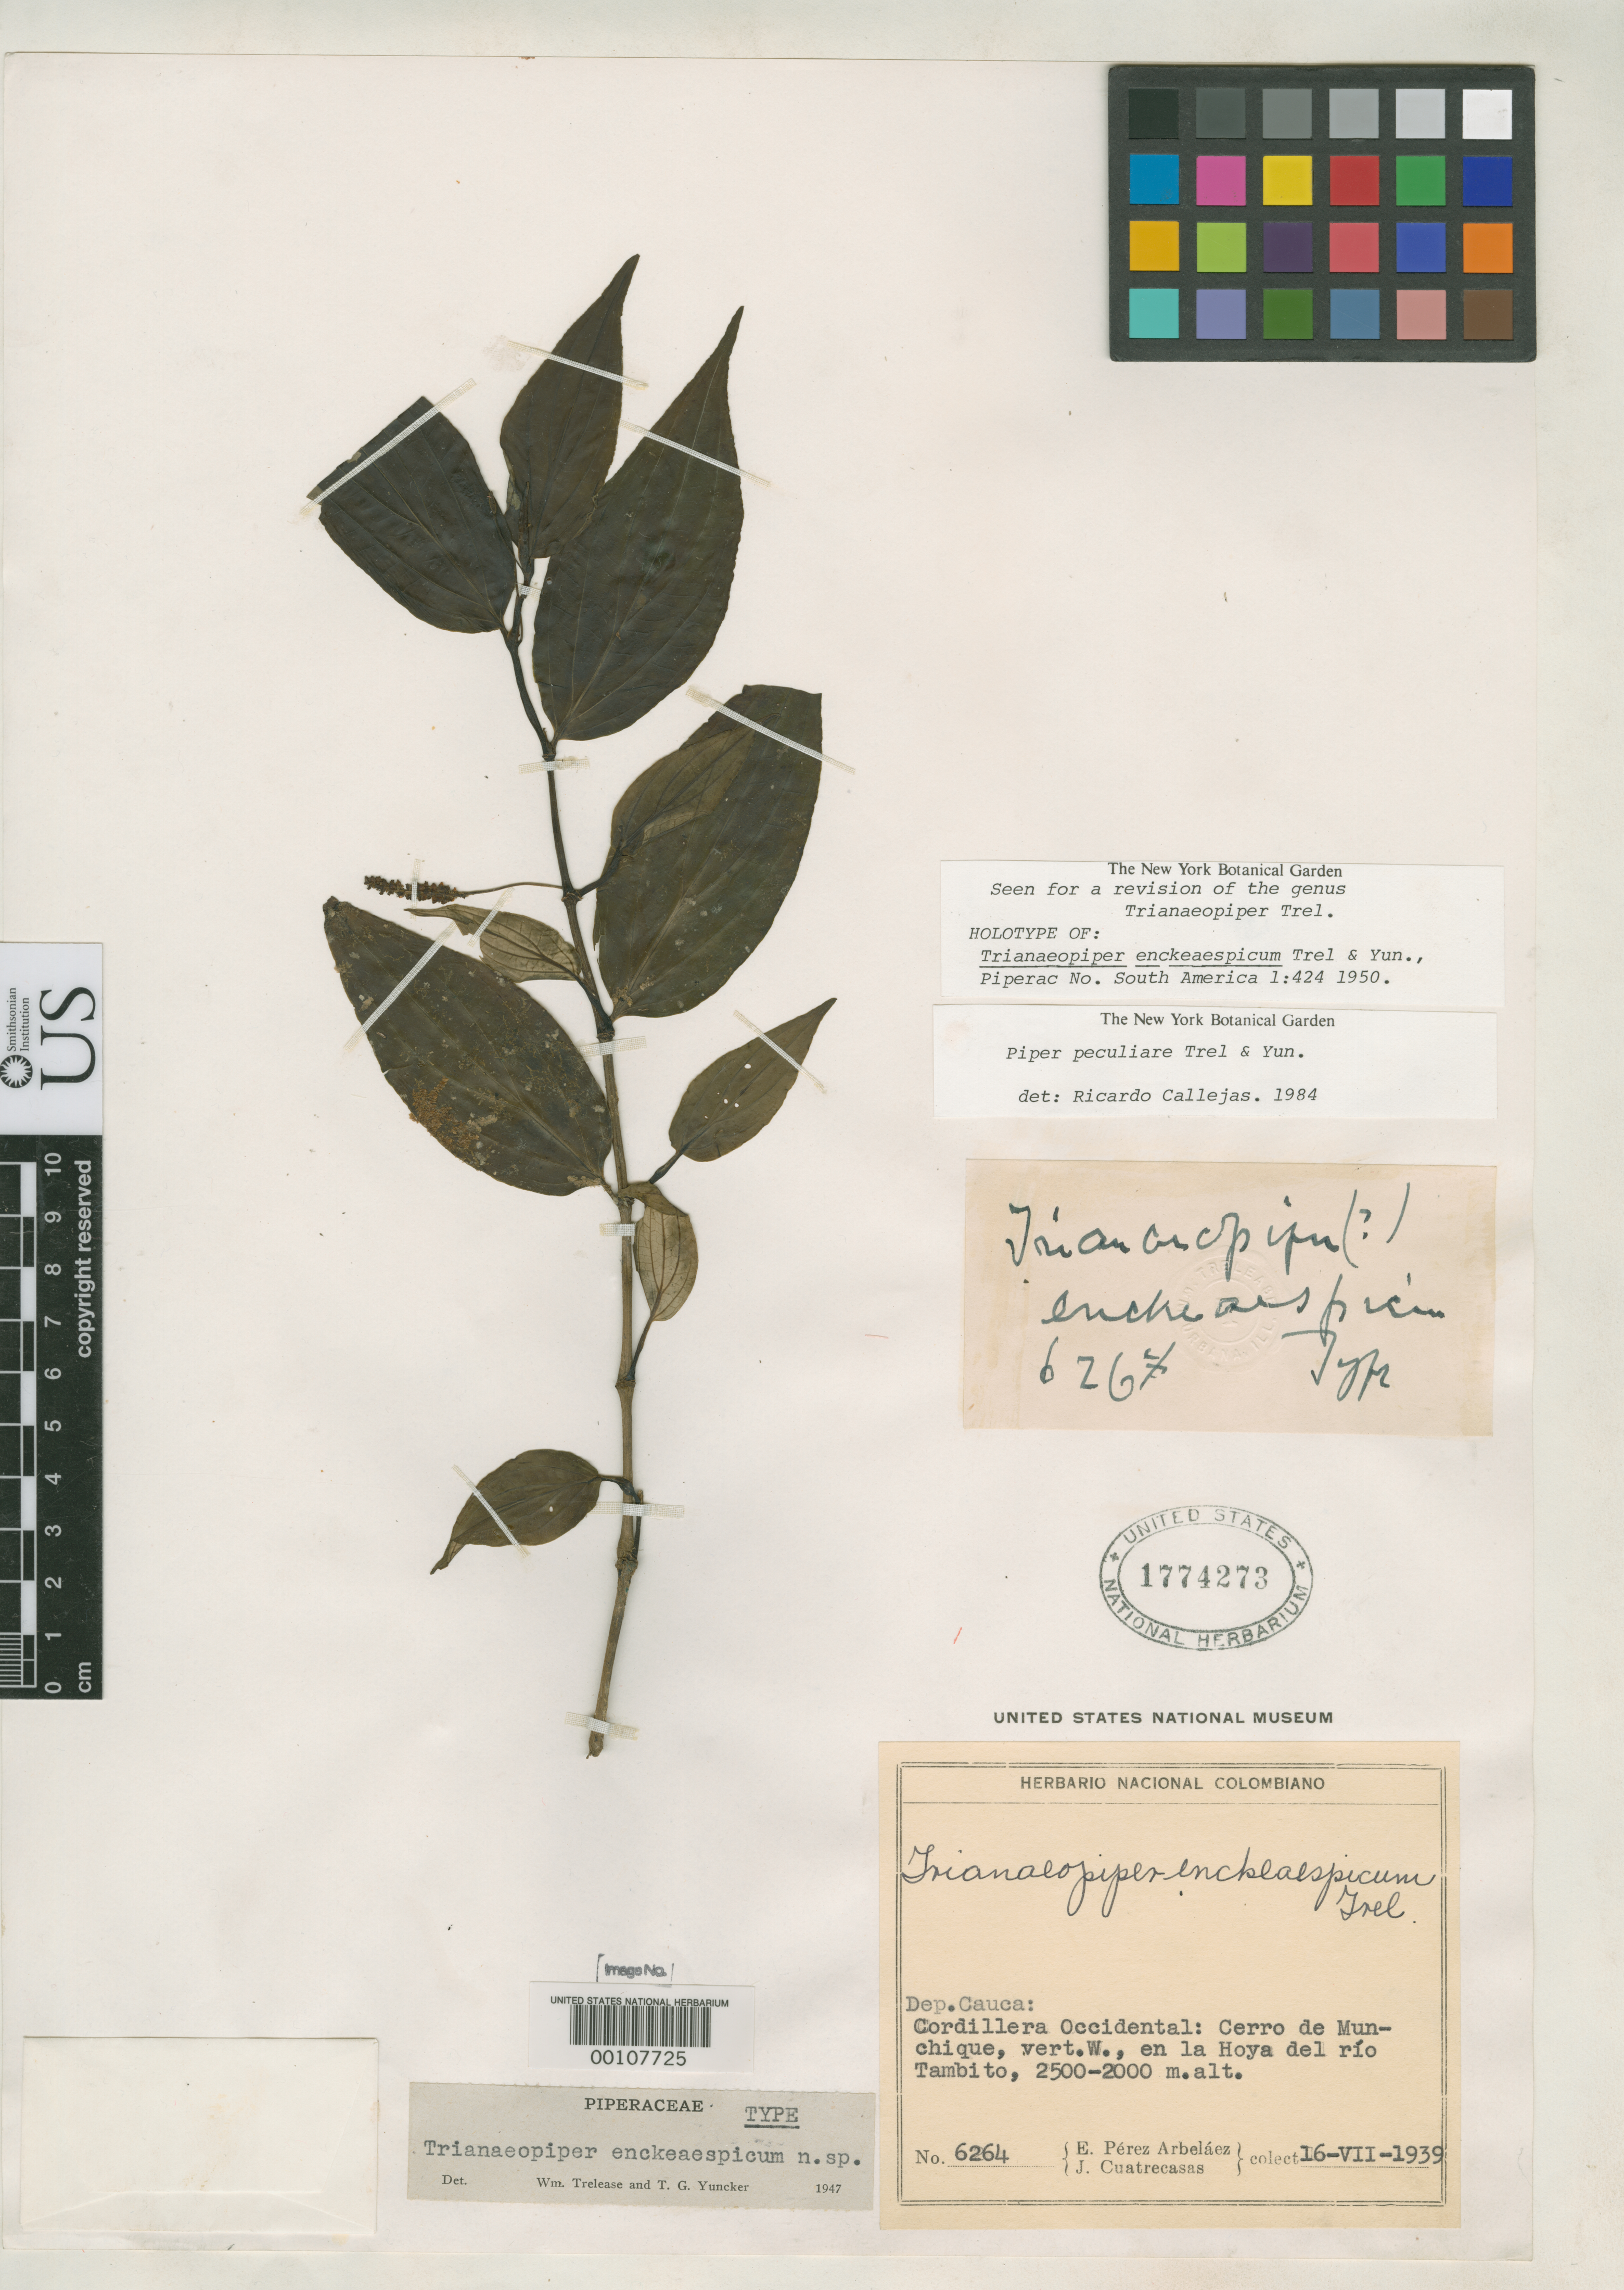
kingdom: Plantae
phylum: Tracheophyta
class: Magnoliopsida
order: Piperales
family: Piperaceae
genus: Trianaeopiper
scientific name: Trianaeopiper enckeaespicum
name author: Trel. & Yunck.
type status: Holotype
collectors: E. Pérez Arbeláez & J. Cuatrecasas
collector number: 6264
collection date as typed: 16 Jul 1939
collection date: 1939-07-16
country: Colombia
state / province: Cauca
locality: Cordillera Occidental, Cerro de Munchique, vert. W., en la Hoya de Rio Tambito.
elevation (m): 2000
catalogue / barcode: US 1774273